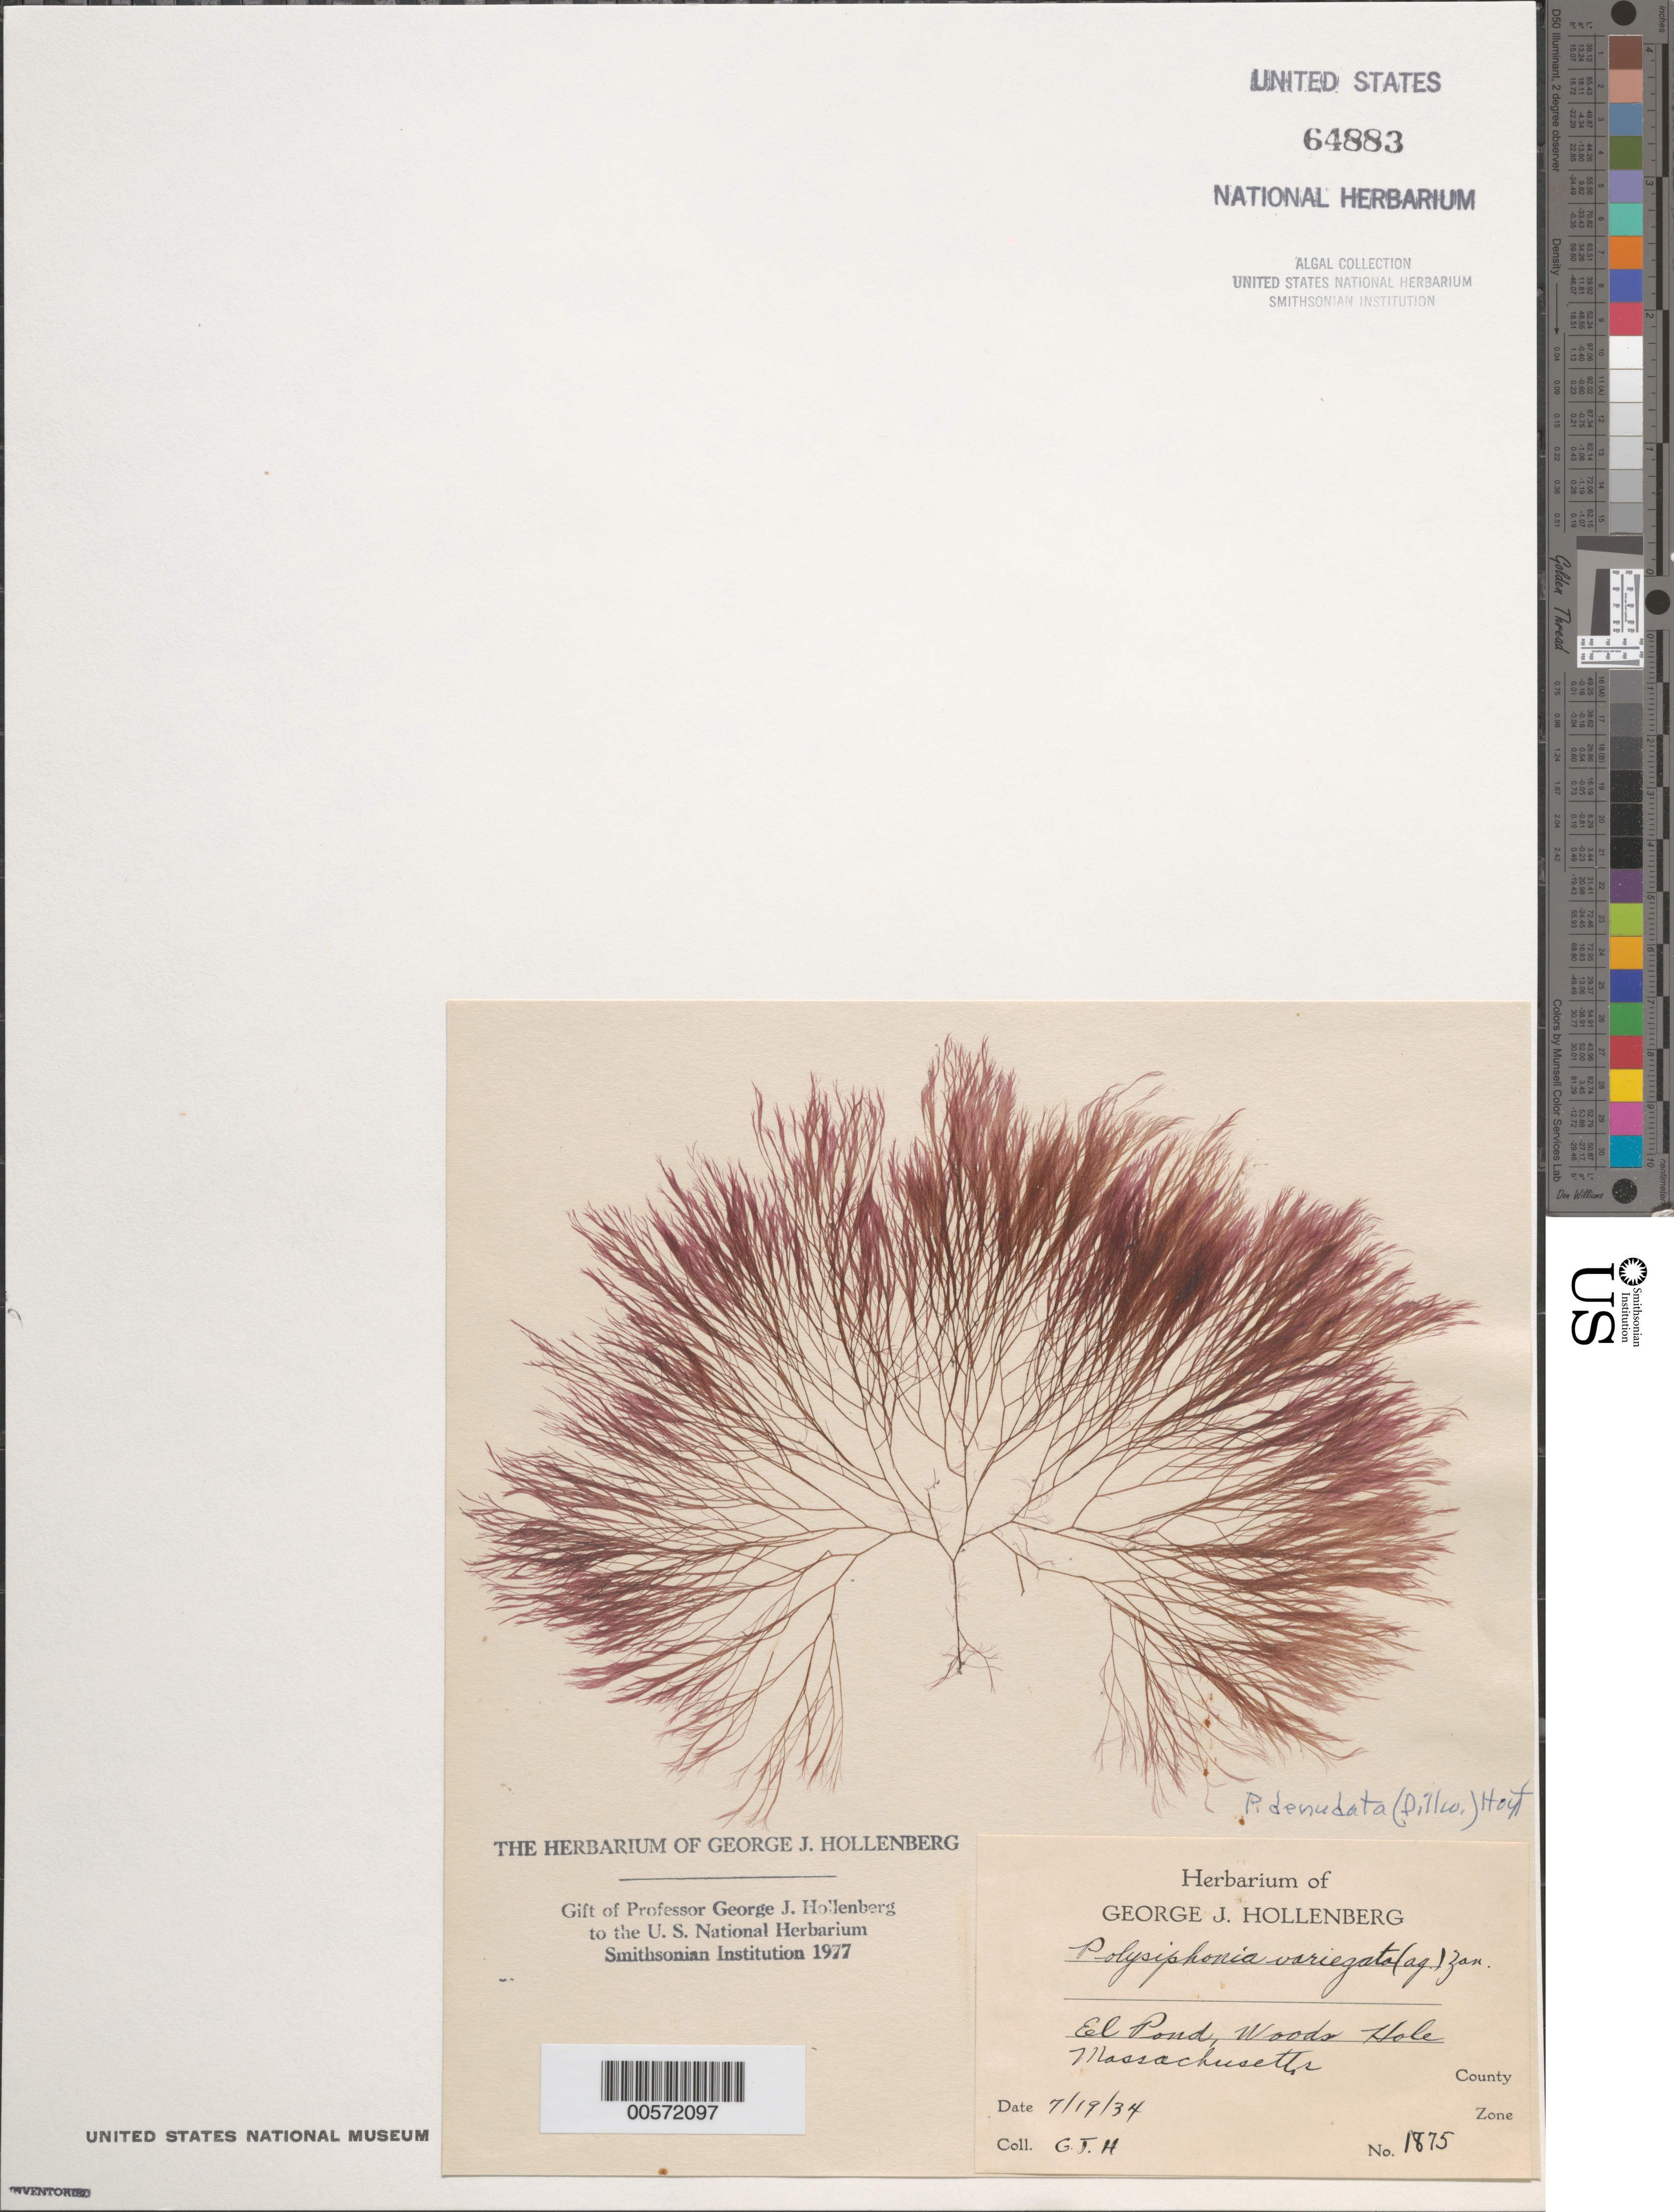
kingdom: Plantae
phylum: Rhodophyta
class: Florideophyceae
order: Ceramiales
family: Rhodomelaceae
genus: Carradoriella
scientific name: Carradoriella denudata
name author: (Dillwyn) Savoie & G.W. Saunders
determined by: Algae name updating Project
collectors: G. Hollenberg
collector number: GJH 1875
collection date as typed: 19 Jul 1934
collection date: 1934-07-19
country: United States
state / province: Massachusetts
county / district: Barnstable County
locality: Woods Hole, Eel Pond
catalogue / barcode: US 64883